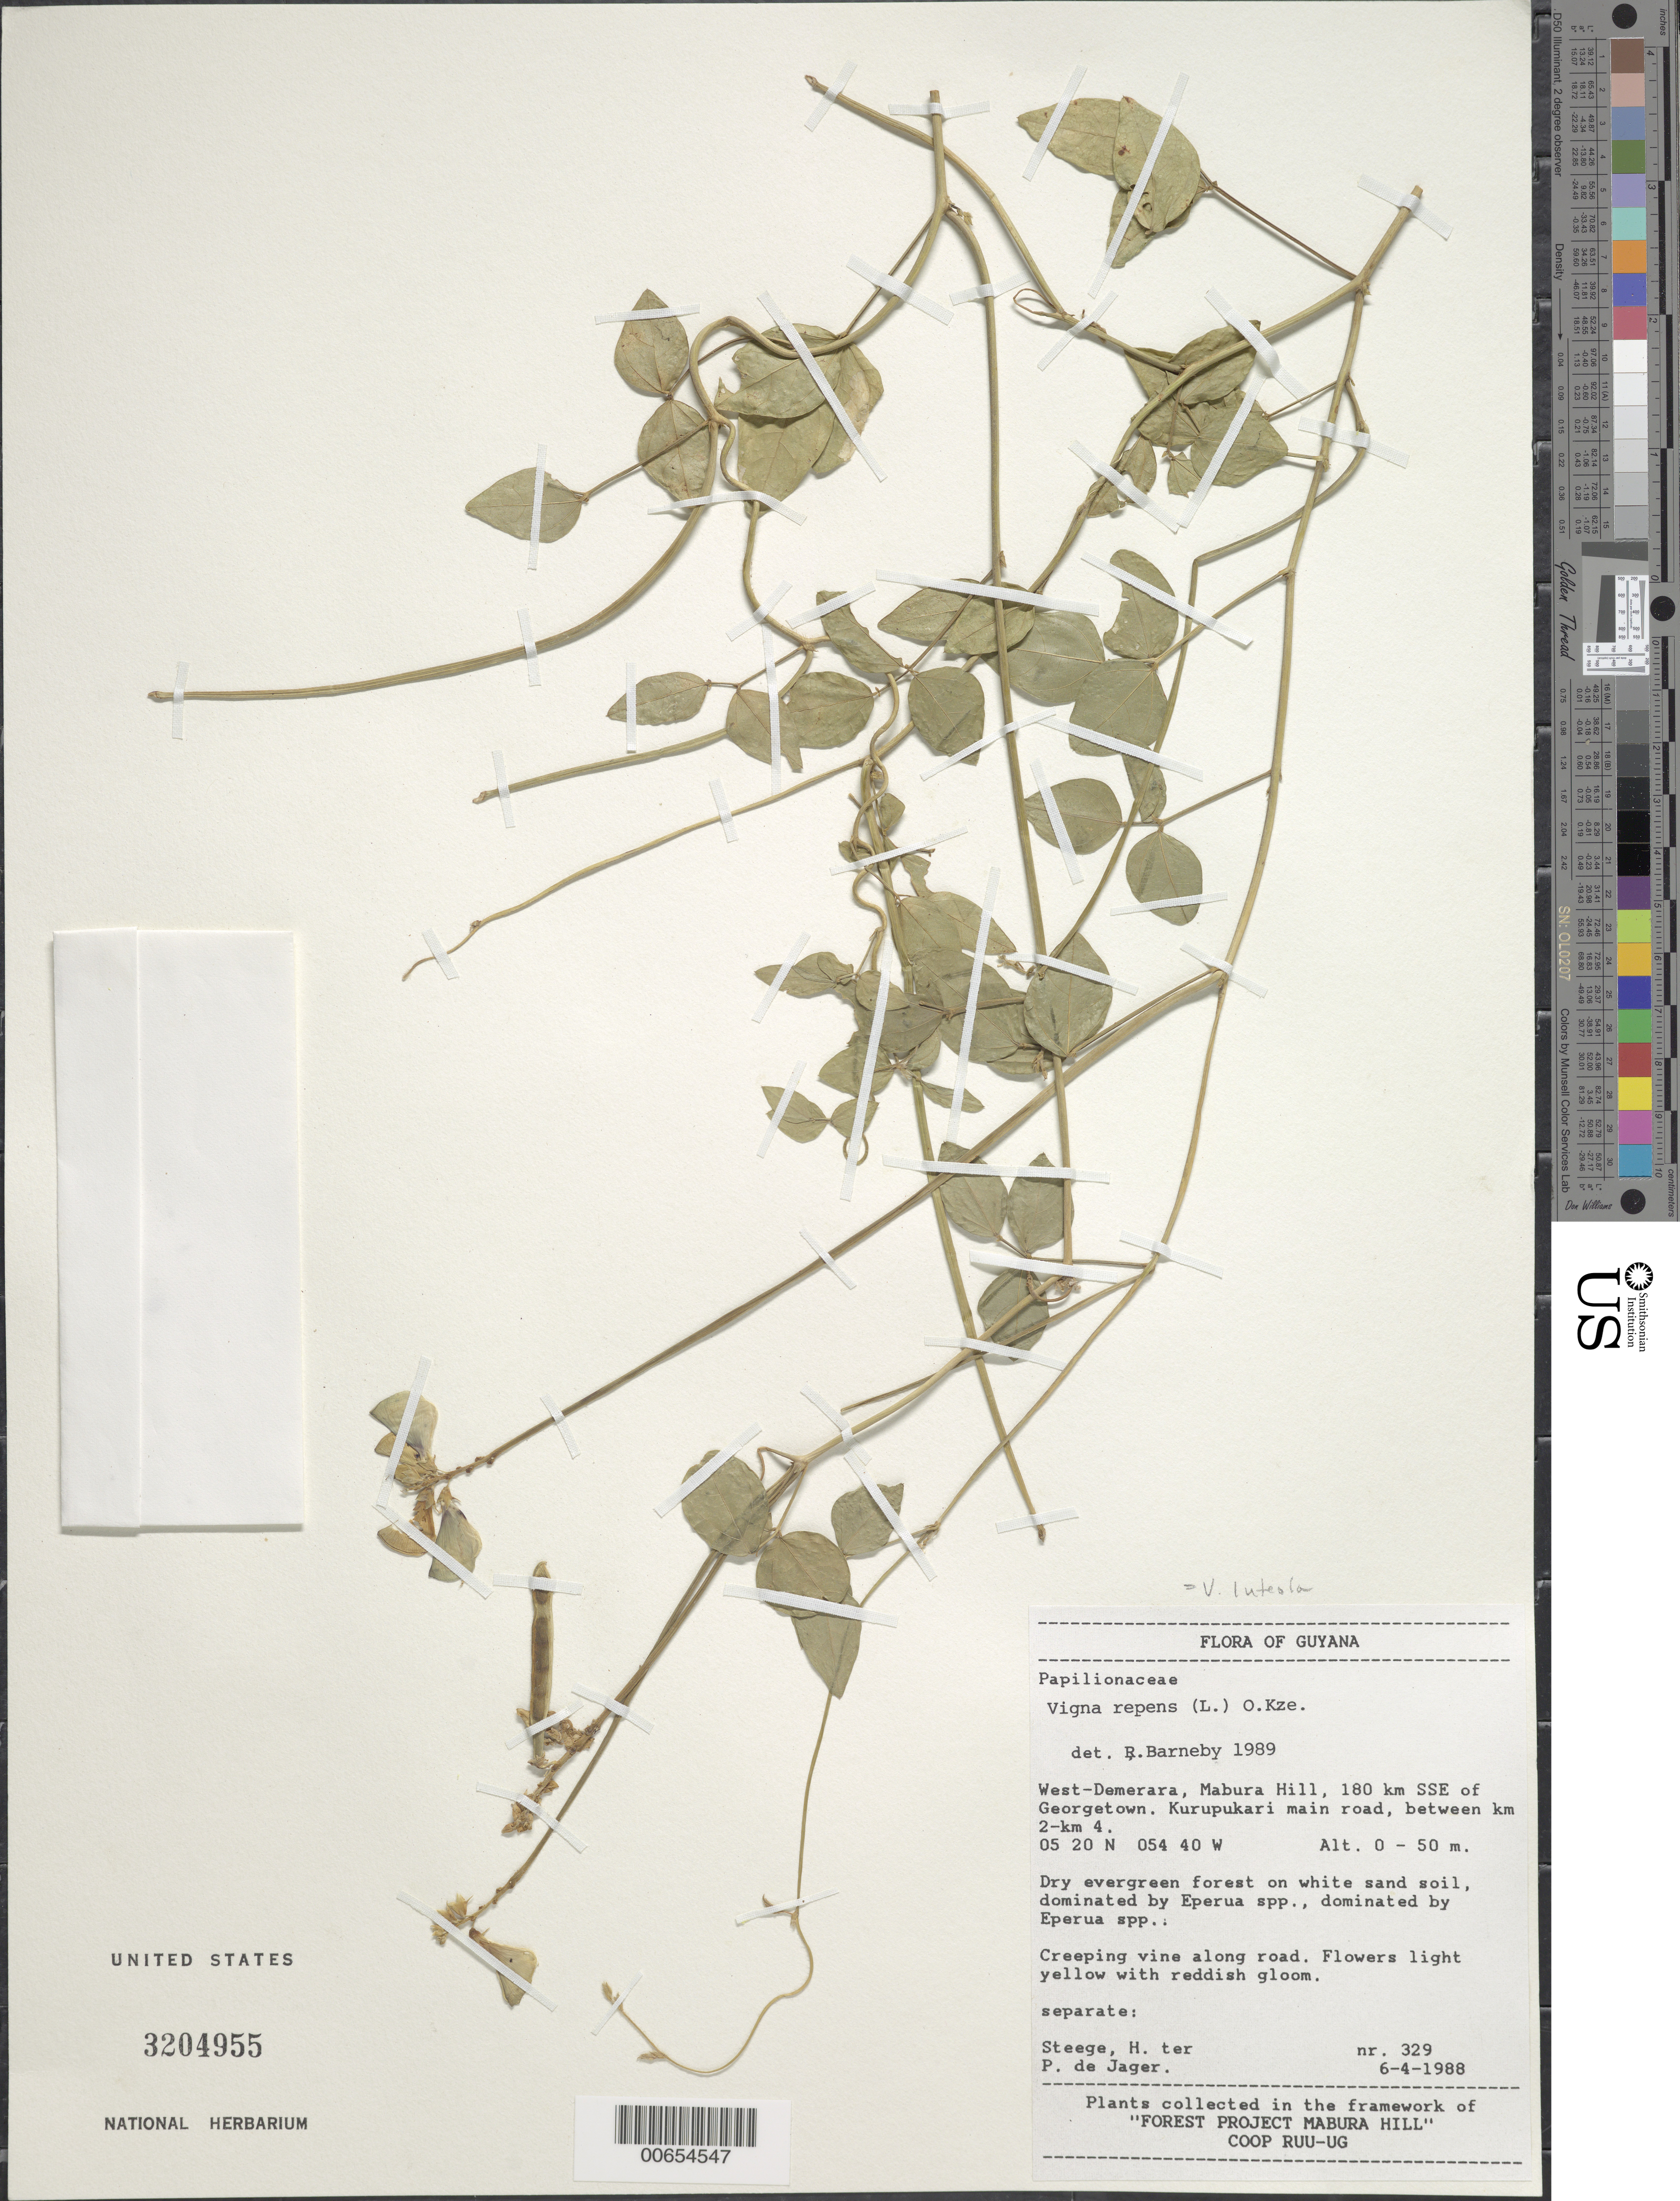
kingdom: Plantae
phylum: Tracheophyta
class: Magnoliopsida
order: Fabales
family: Fabaceae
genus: Vigna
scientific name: Vigna luteola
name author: (Jacq.) Benth.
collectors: H. ter Steege & P. De Jager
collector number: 329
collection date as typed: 6-Apr-88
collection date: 1988-04-06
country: Guyana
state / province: U. Demerara-Berbice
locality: Mabura Hill, 180 km SSE of Georgetown, Kurupukari main road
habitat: Dry evergreen forest on white sand soil, dominated by Eperua spp.; along road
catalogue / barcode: US 3204955